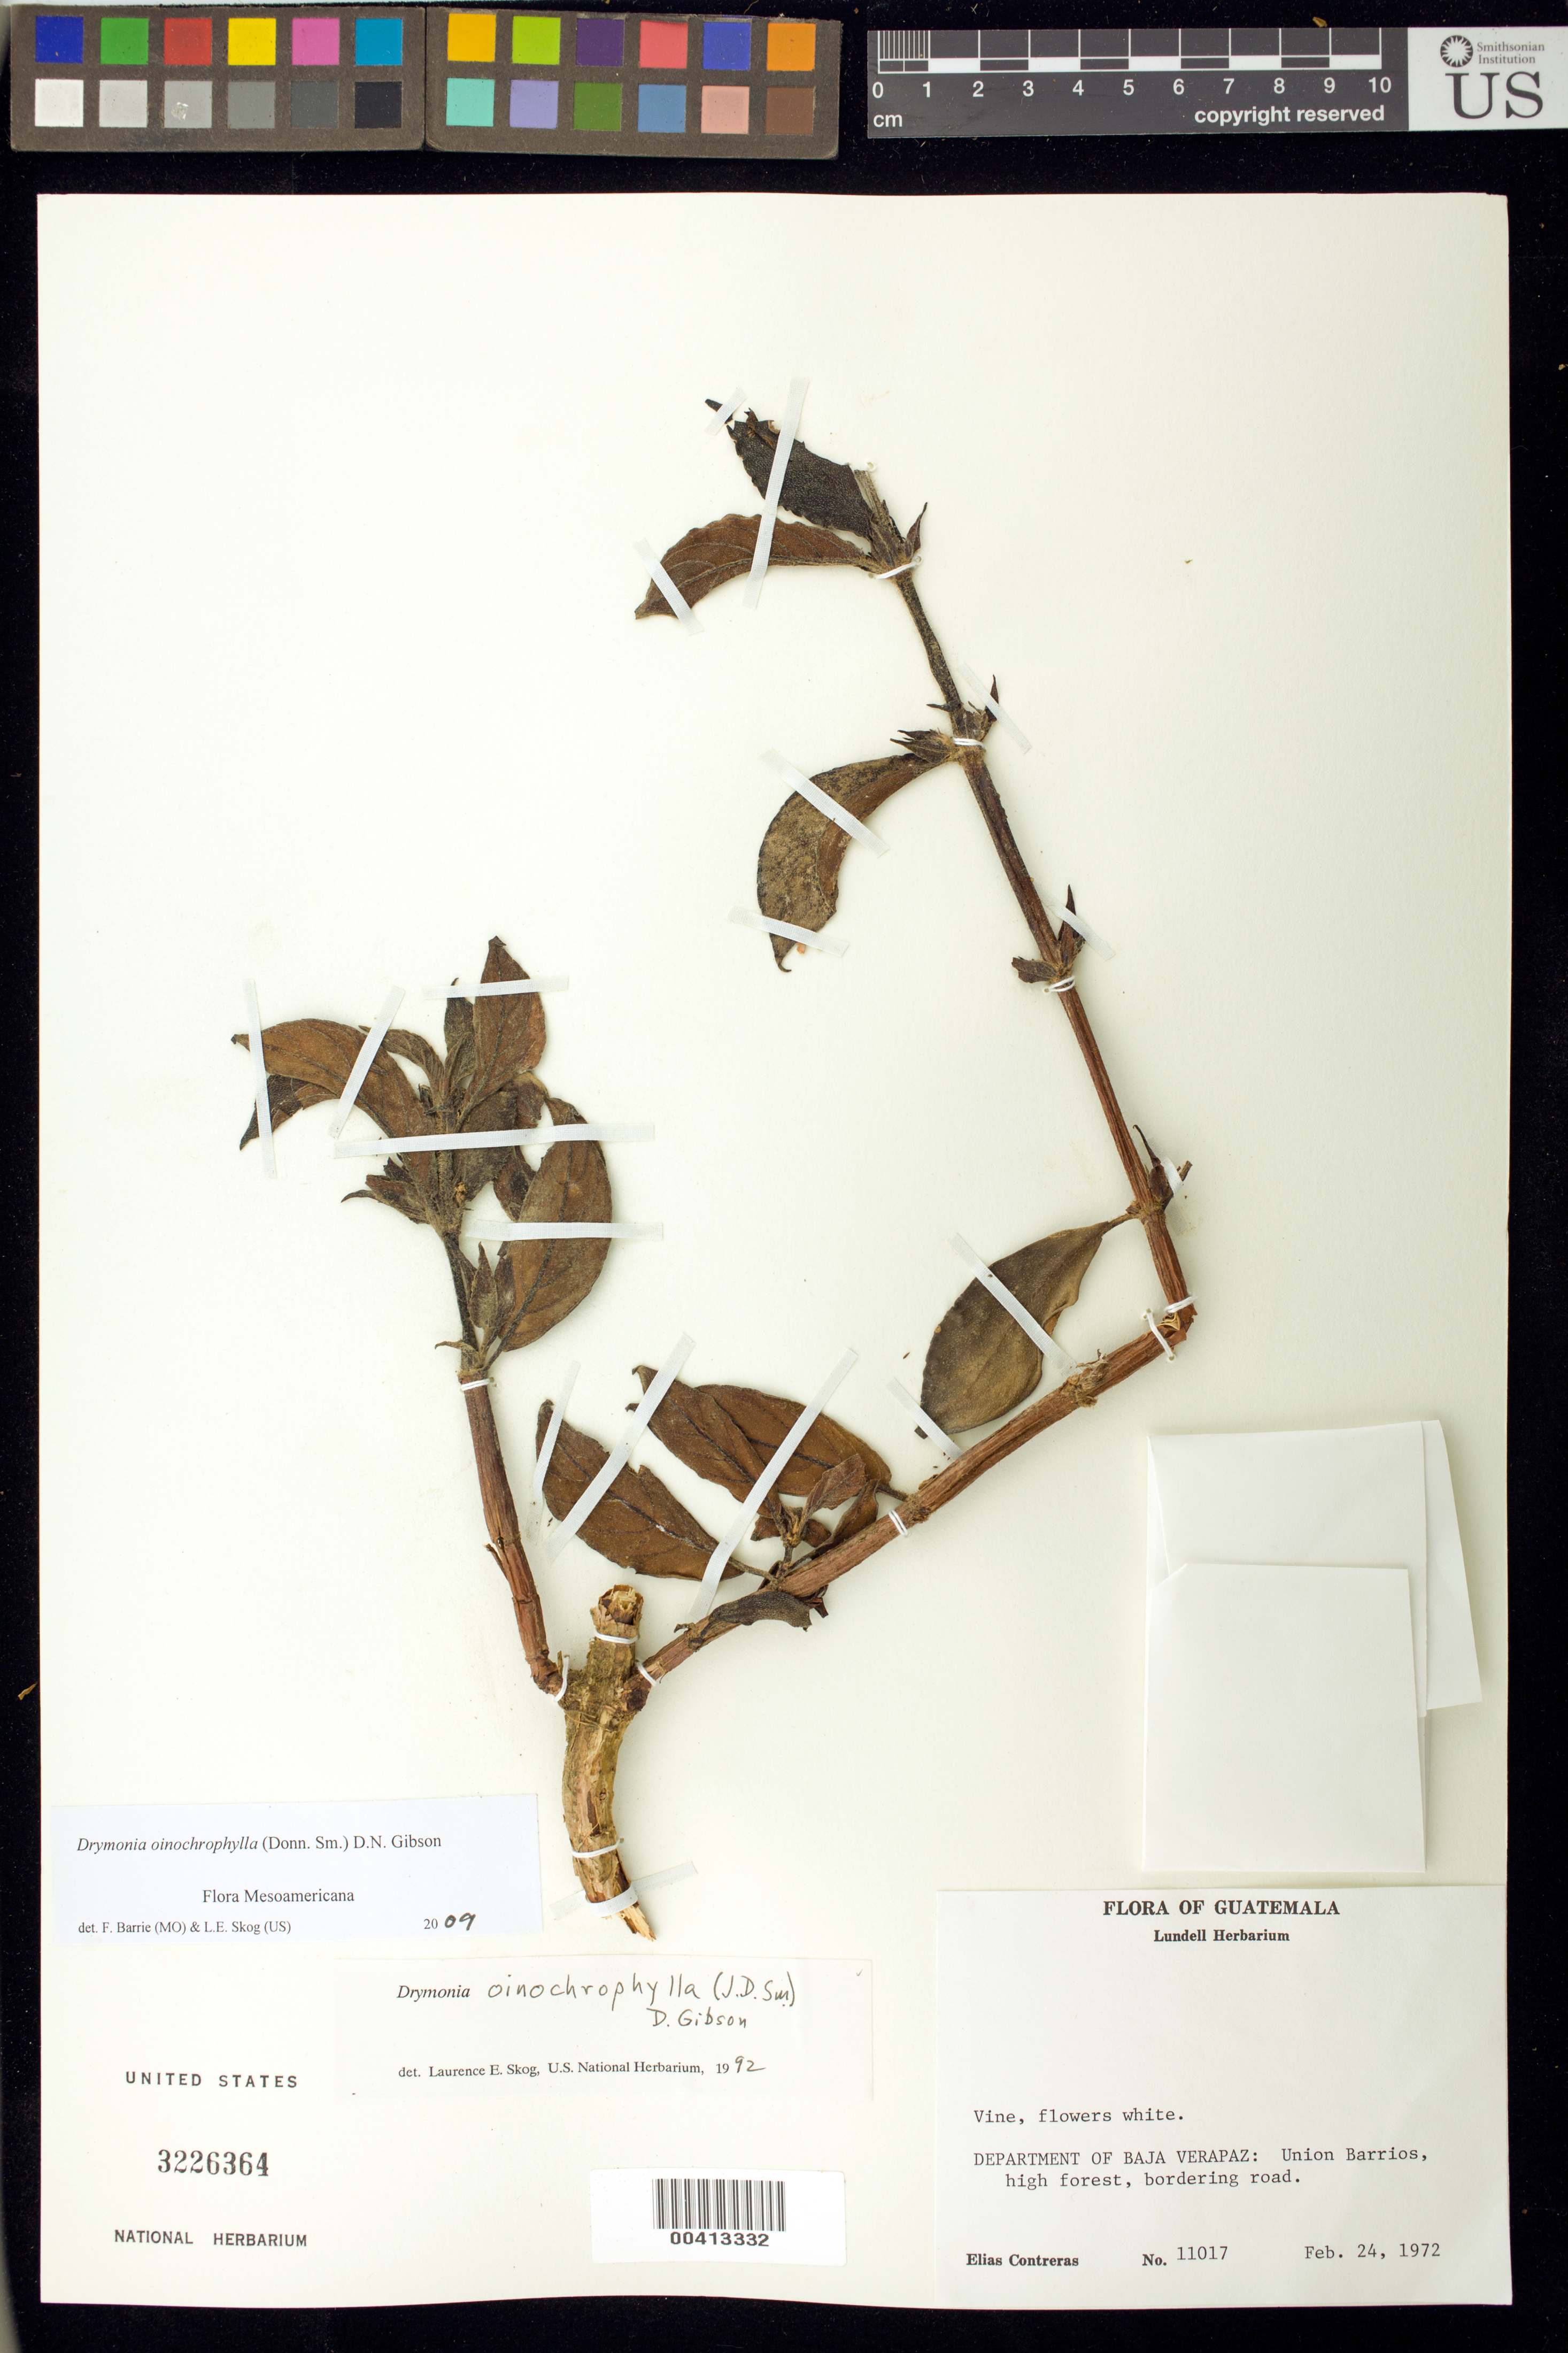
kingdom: Plantae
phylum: Tracheophyta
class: Magnoliopsida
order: Lamiales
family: Gesneriaceae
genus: Drymonia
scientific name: Drymonia oinochrophylla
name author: (Donn. Sm.) D.N. Gibson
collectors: E. Contreras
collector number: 11017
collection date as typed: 24 Feb 1972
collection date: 1972-02-24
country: Guatemala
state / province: Baja Verapaz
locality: Union Barrios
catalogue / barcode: US 3226364